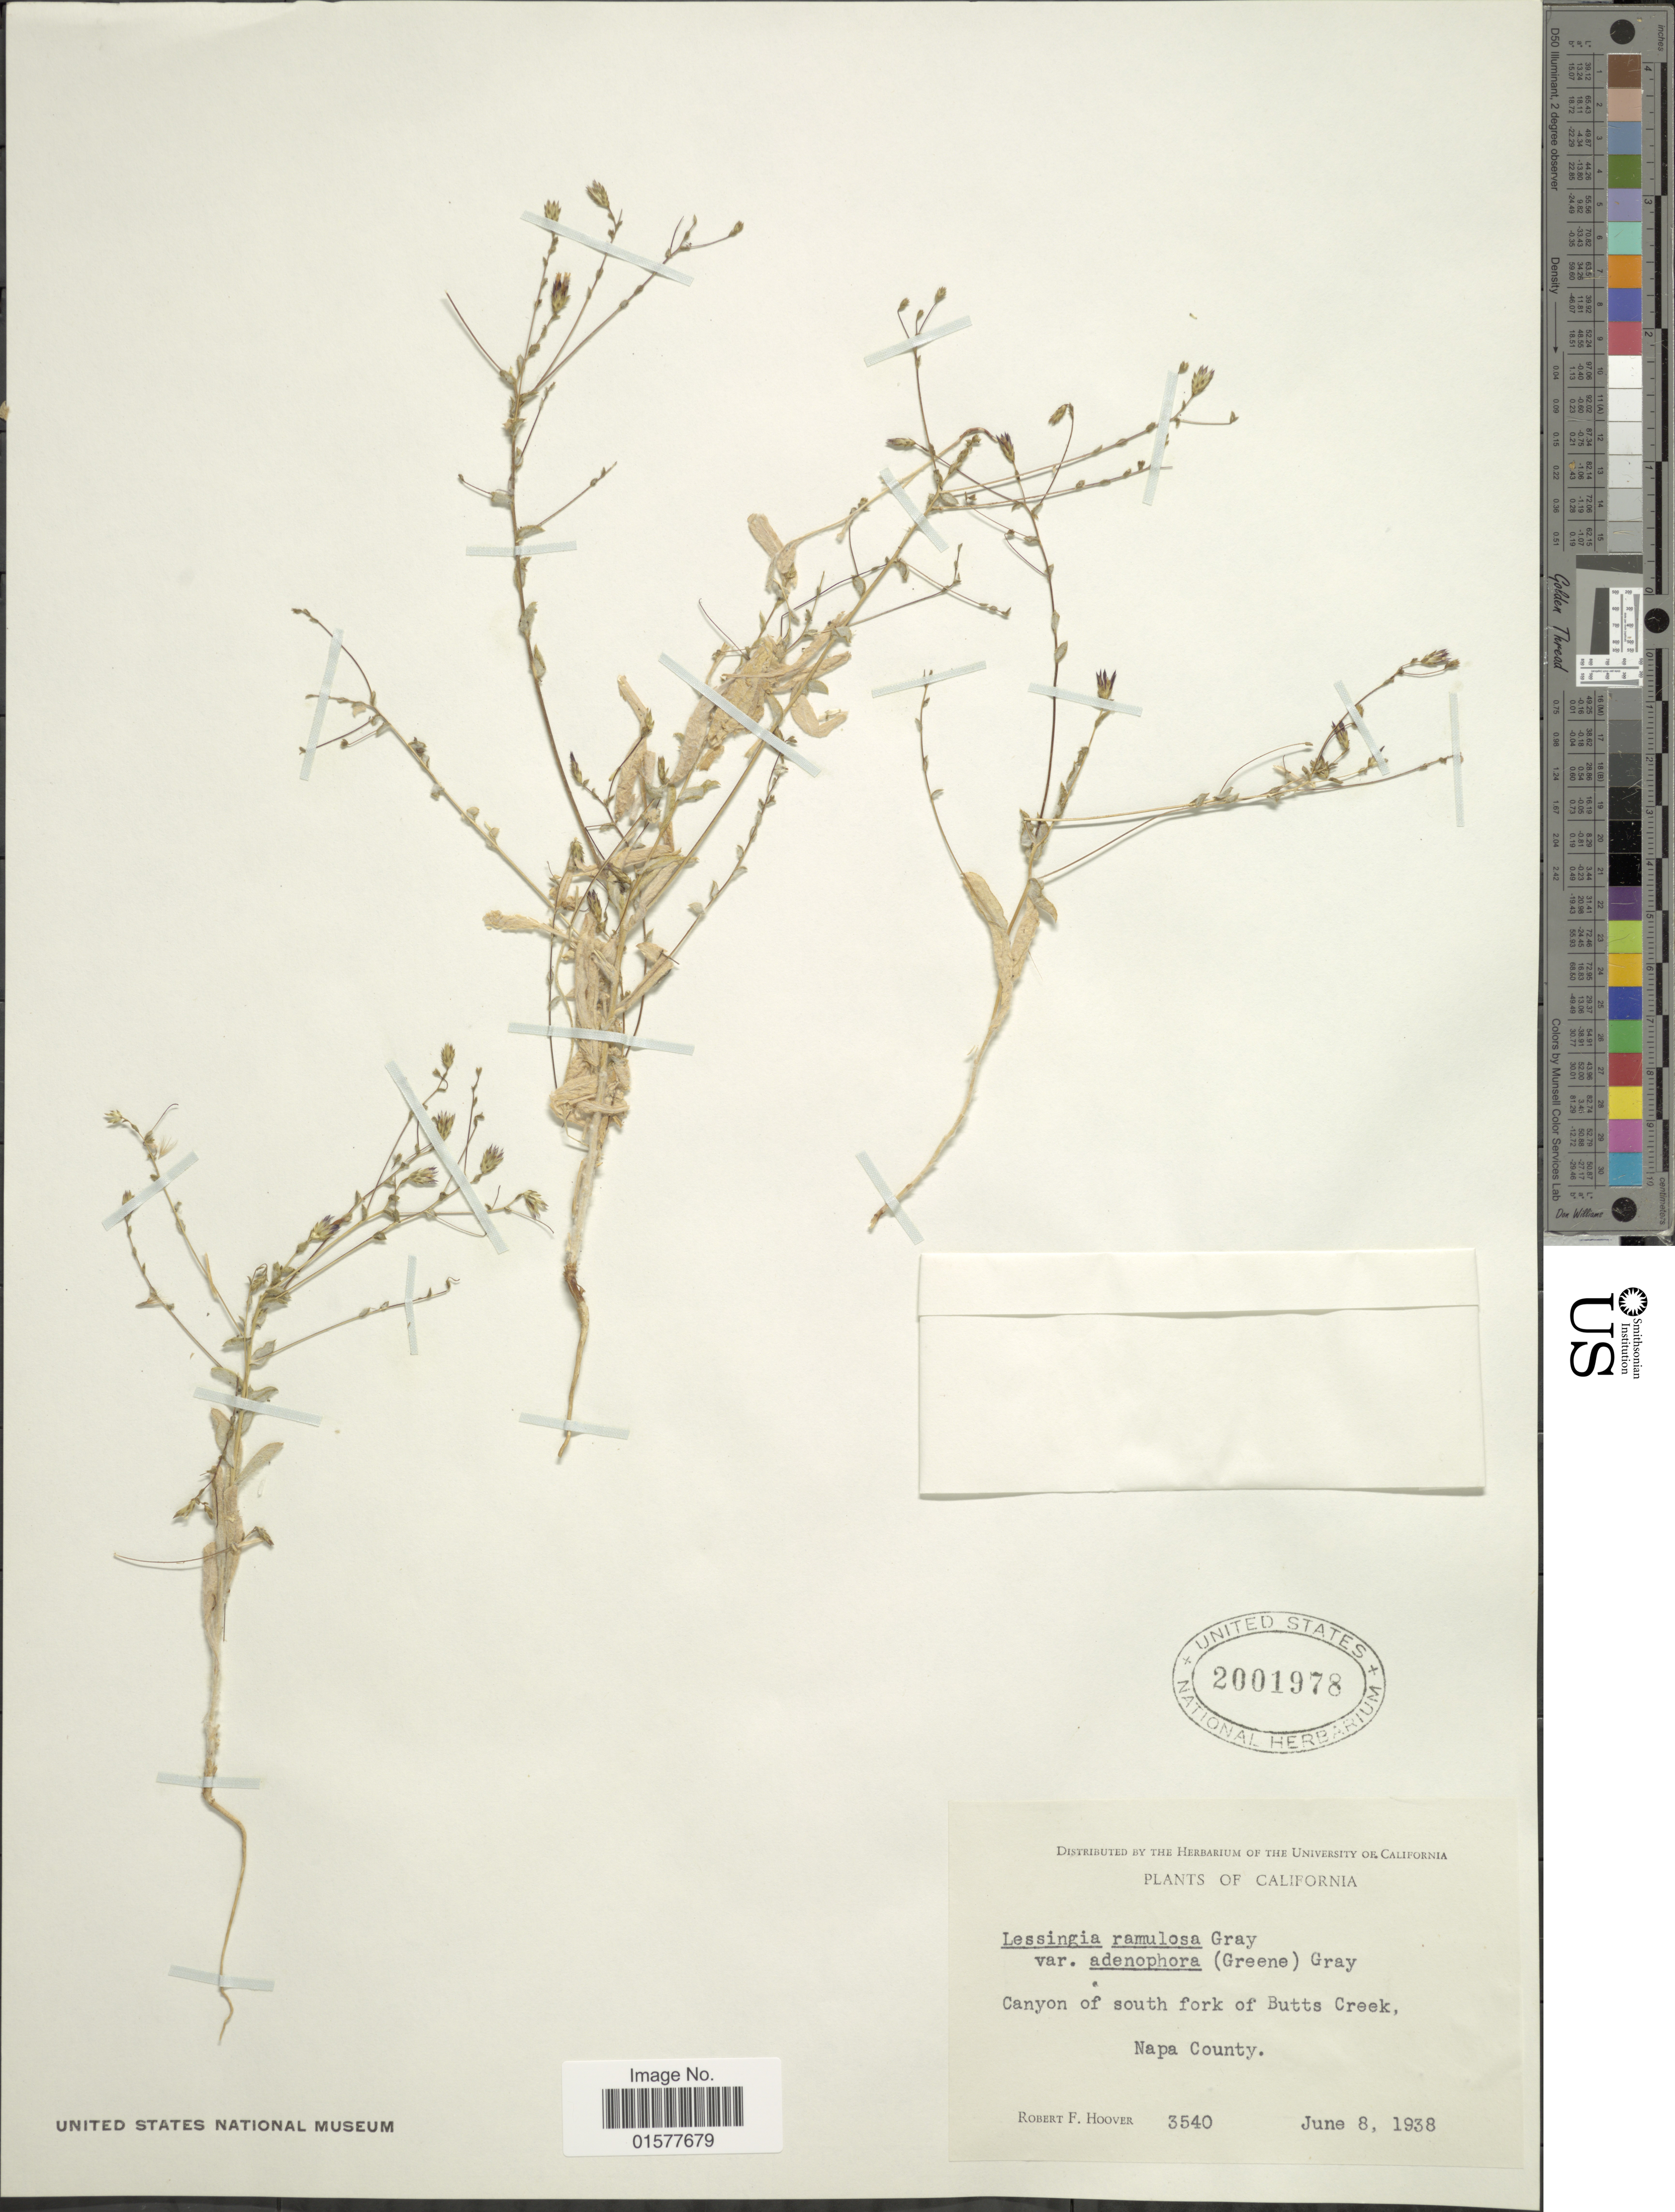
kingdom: Plantae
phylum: Tracheophyta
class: Magnoliopsida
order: Asterales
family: Asteraceae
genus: Lessingia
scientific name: Lessingia ramulosa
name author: A. Gray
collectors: R. F. Hoover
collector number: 3540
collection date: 1938-06-08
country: United States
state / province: California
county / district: Napa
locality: Canyon of south fork of Butts Creek, Napa County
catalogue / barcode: US 2001978